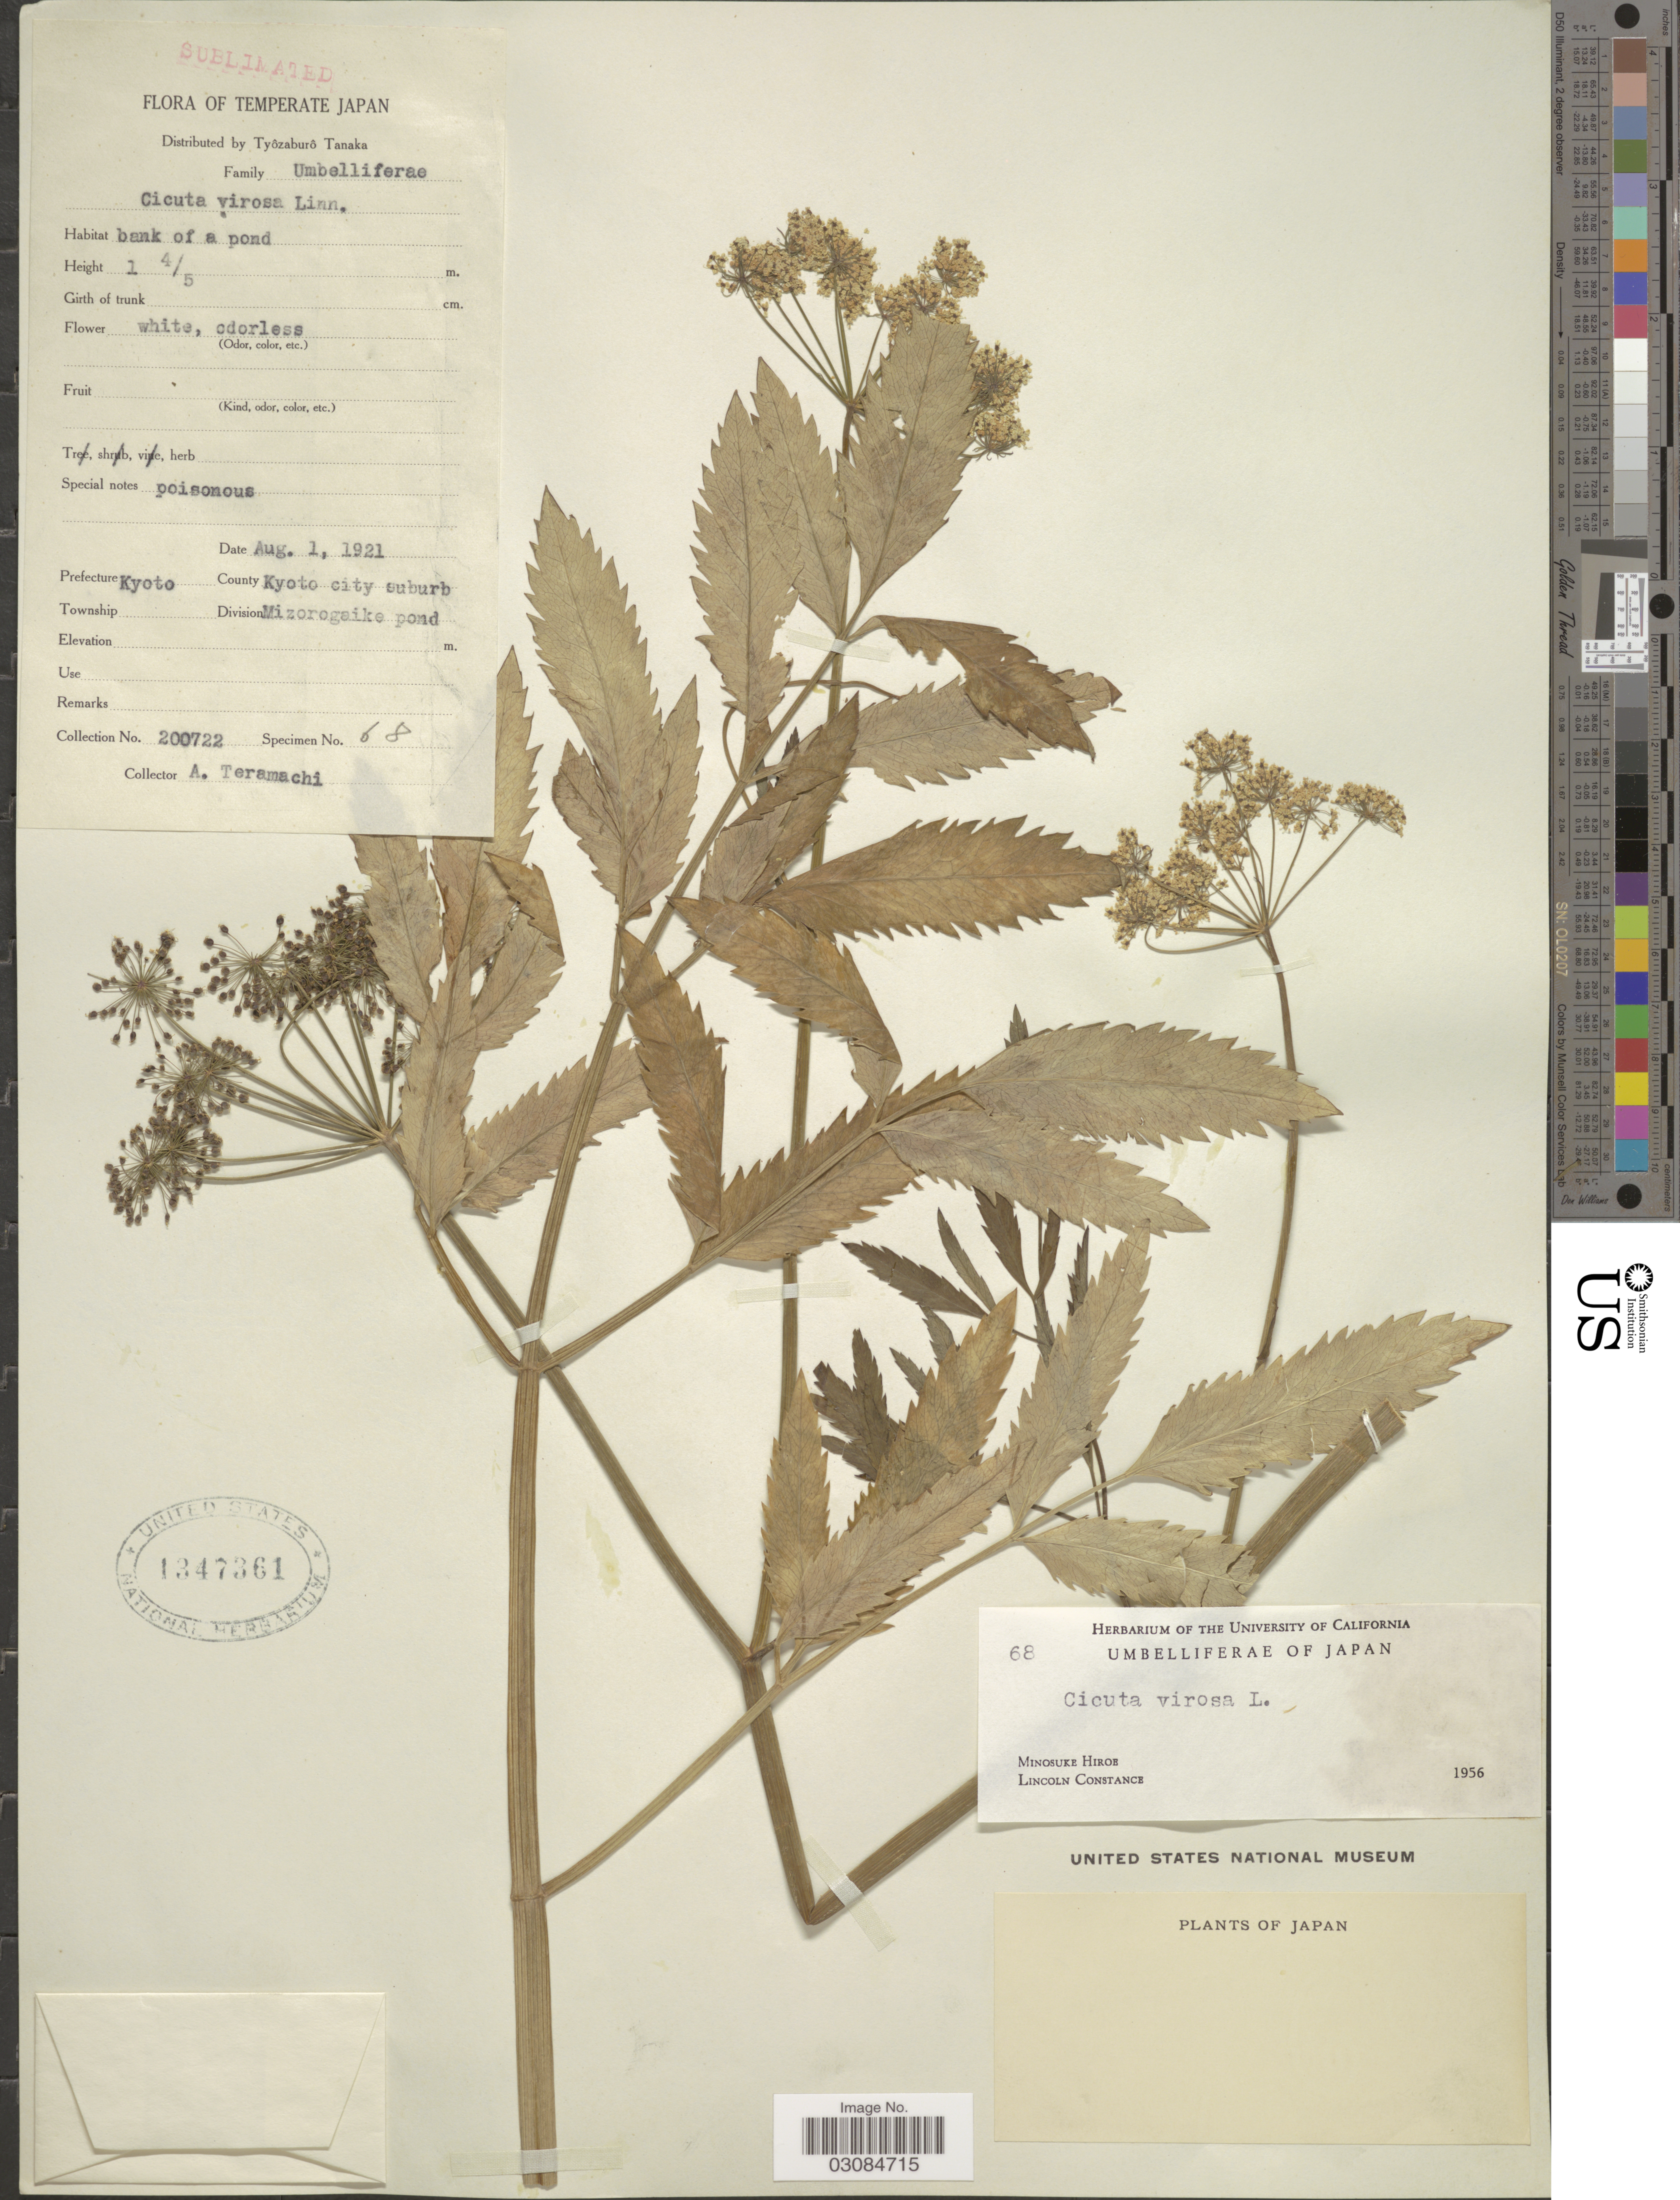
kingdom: Plantae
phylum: Tracheophyta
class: Magnoliopsida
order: Apiales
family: Apiaceae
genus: Cicuta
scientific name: Cicuta virosa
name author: L.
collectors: A. Teramachi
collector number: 200722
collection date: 1921-08-01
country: Japan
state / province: Kyoto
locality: County Kyoto city suburb, Division Mizorogaike pond.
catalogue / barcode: US 1347361